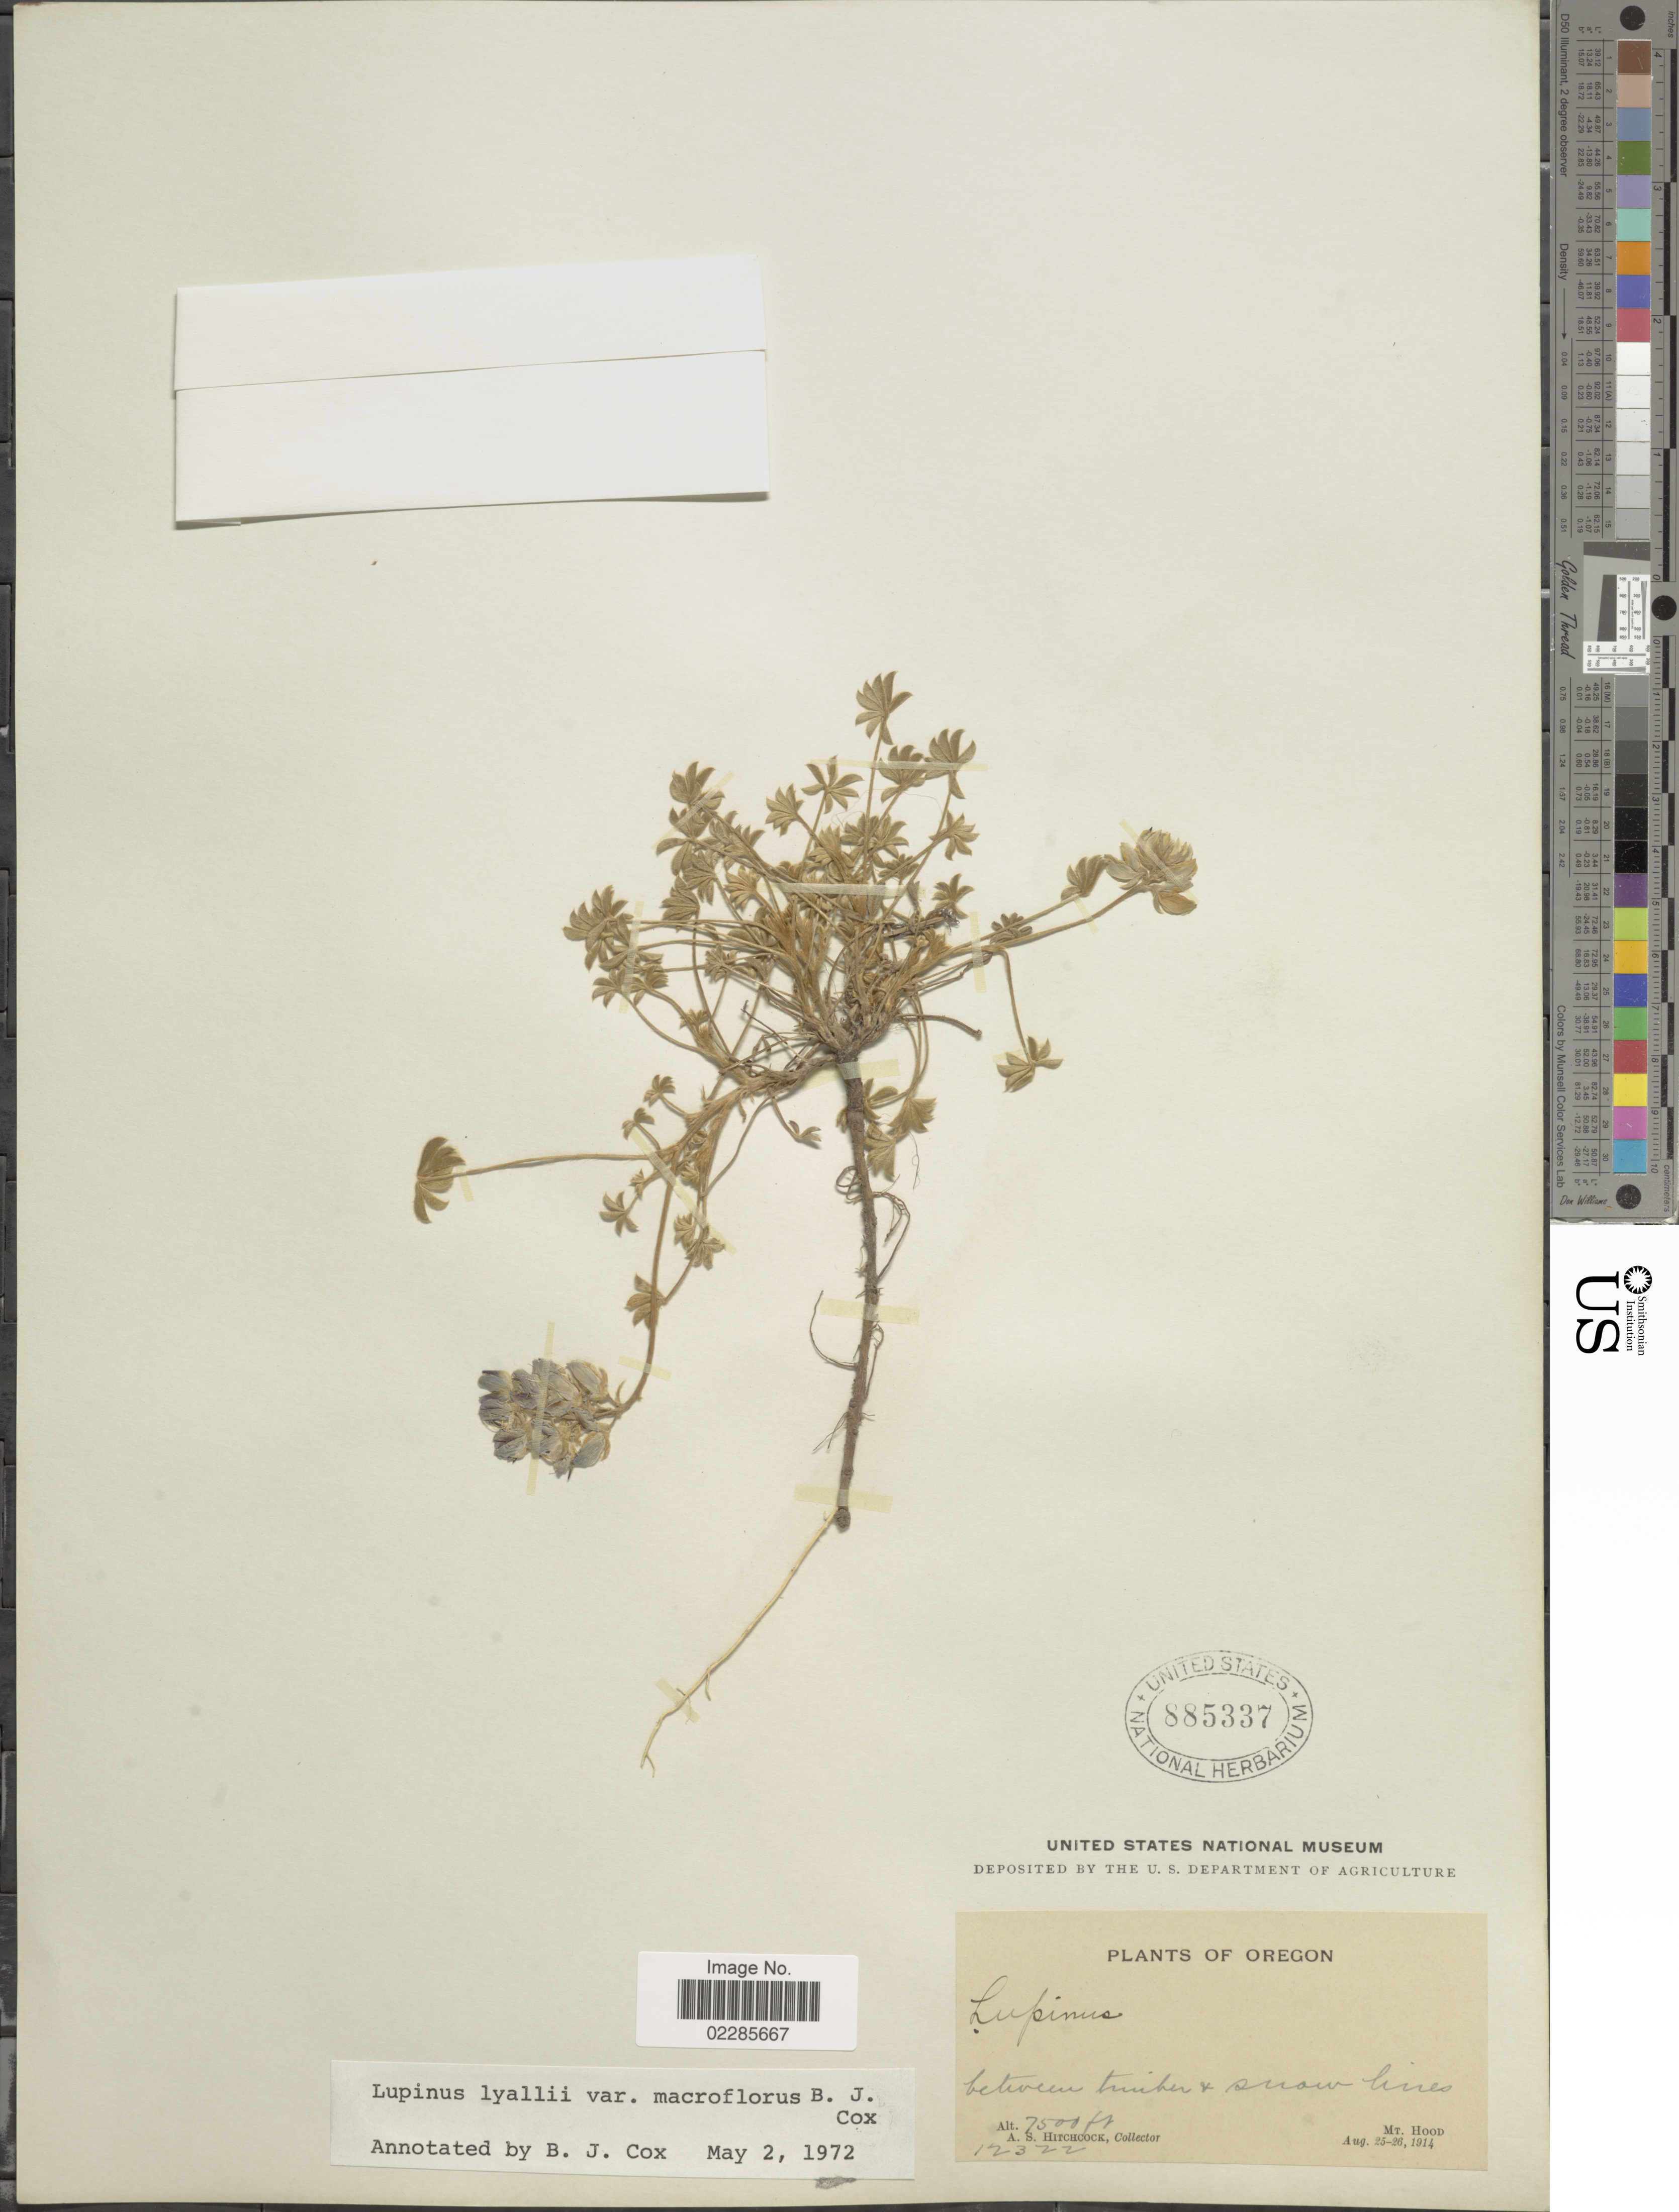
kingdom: Plantae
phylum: Tracheophyta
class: Magnoliopsida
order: Fabales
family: Fabaceae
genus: Lupinus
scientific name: Lupinus lyallii var. macroflorus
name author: B.J. Cox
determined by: Cox, B. J.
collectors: A. S. Hitchcock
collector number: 12322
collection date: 1914-08-25/1914-08-26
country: United States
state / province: Oregon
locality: Between timber + snow lines, Mt Hood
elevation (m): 2286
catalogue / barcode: US 885337